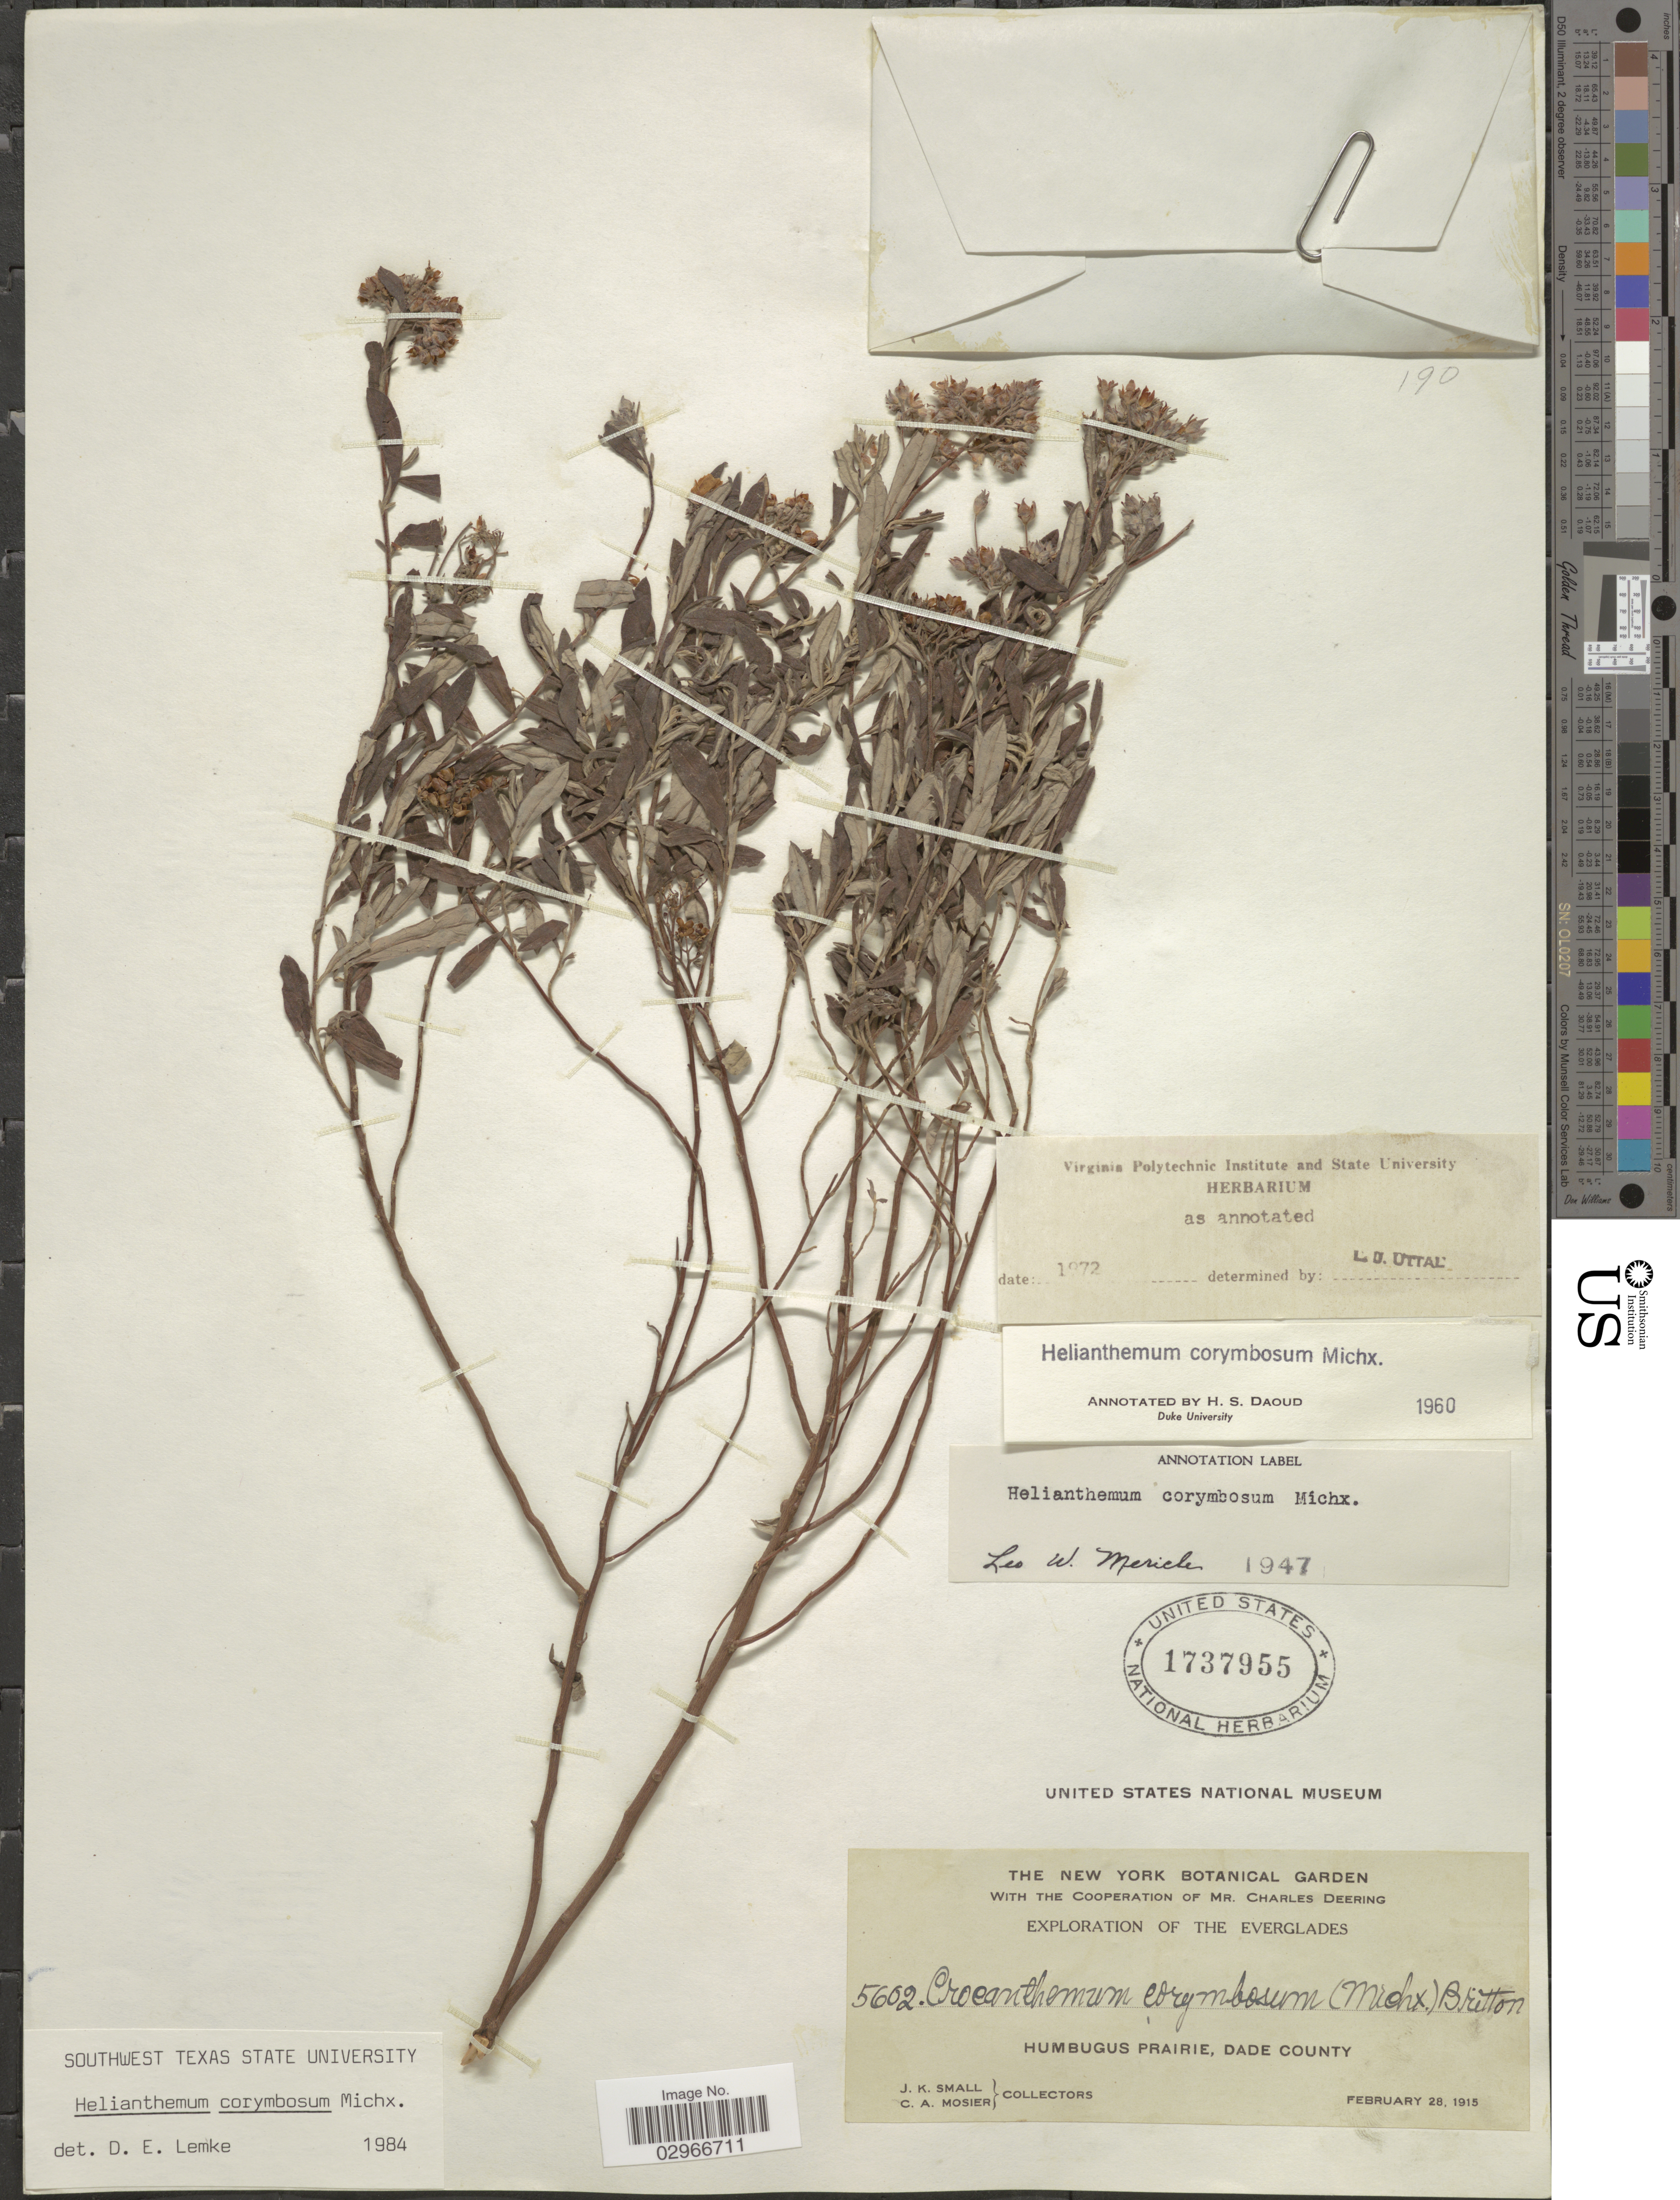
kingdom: Plantae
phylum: Tracheophyta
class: Magnoliopsida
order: Malvales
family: Cistaceae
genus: Helianthemum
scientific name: Helianthemum corymbosum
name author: Michx.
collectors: J. K. Small & C. A. Mosier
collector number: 5602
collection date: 1915-02-28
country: United States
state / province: Florida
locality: The Everglades, Humbugus Prairie, Dade County.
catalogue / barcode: US 1737955